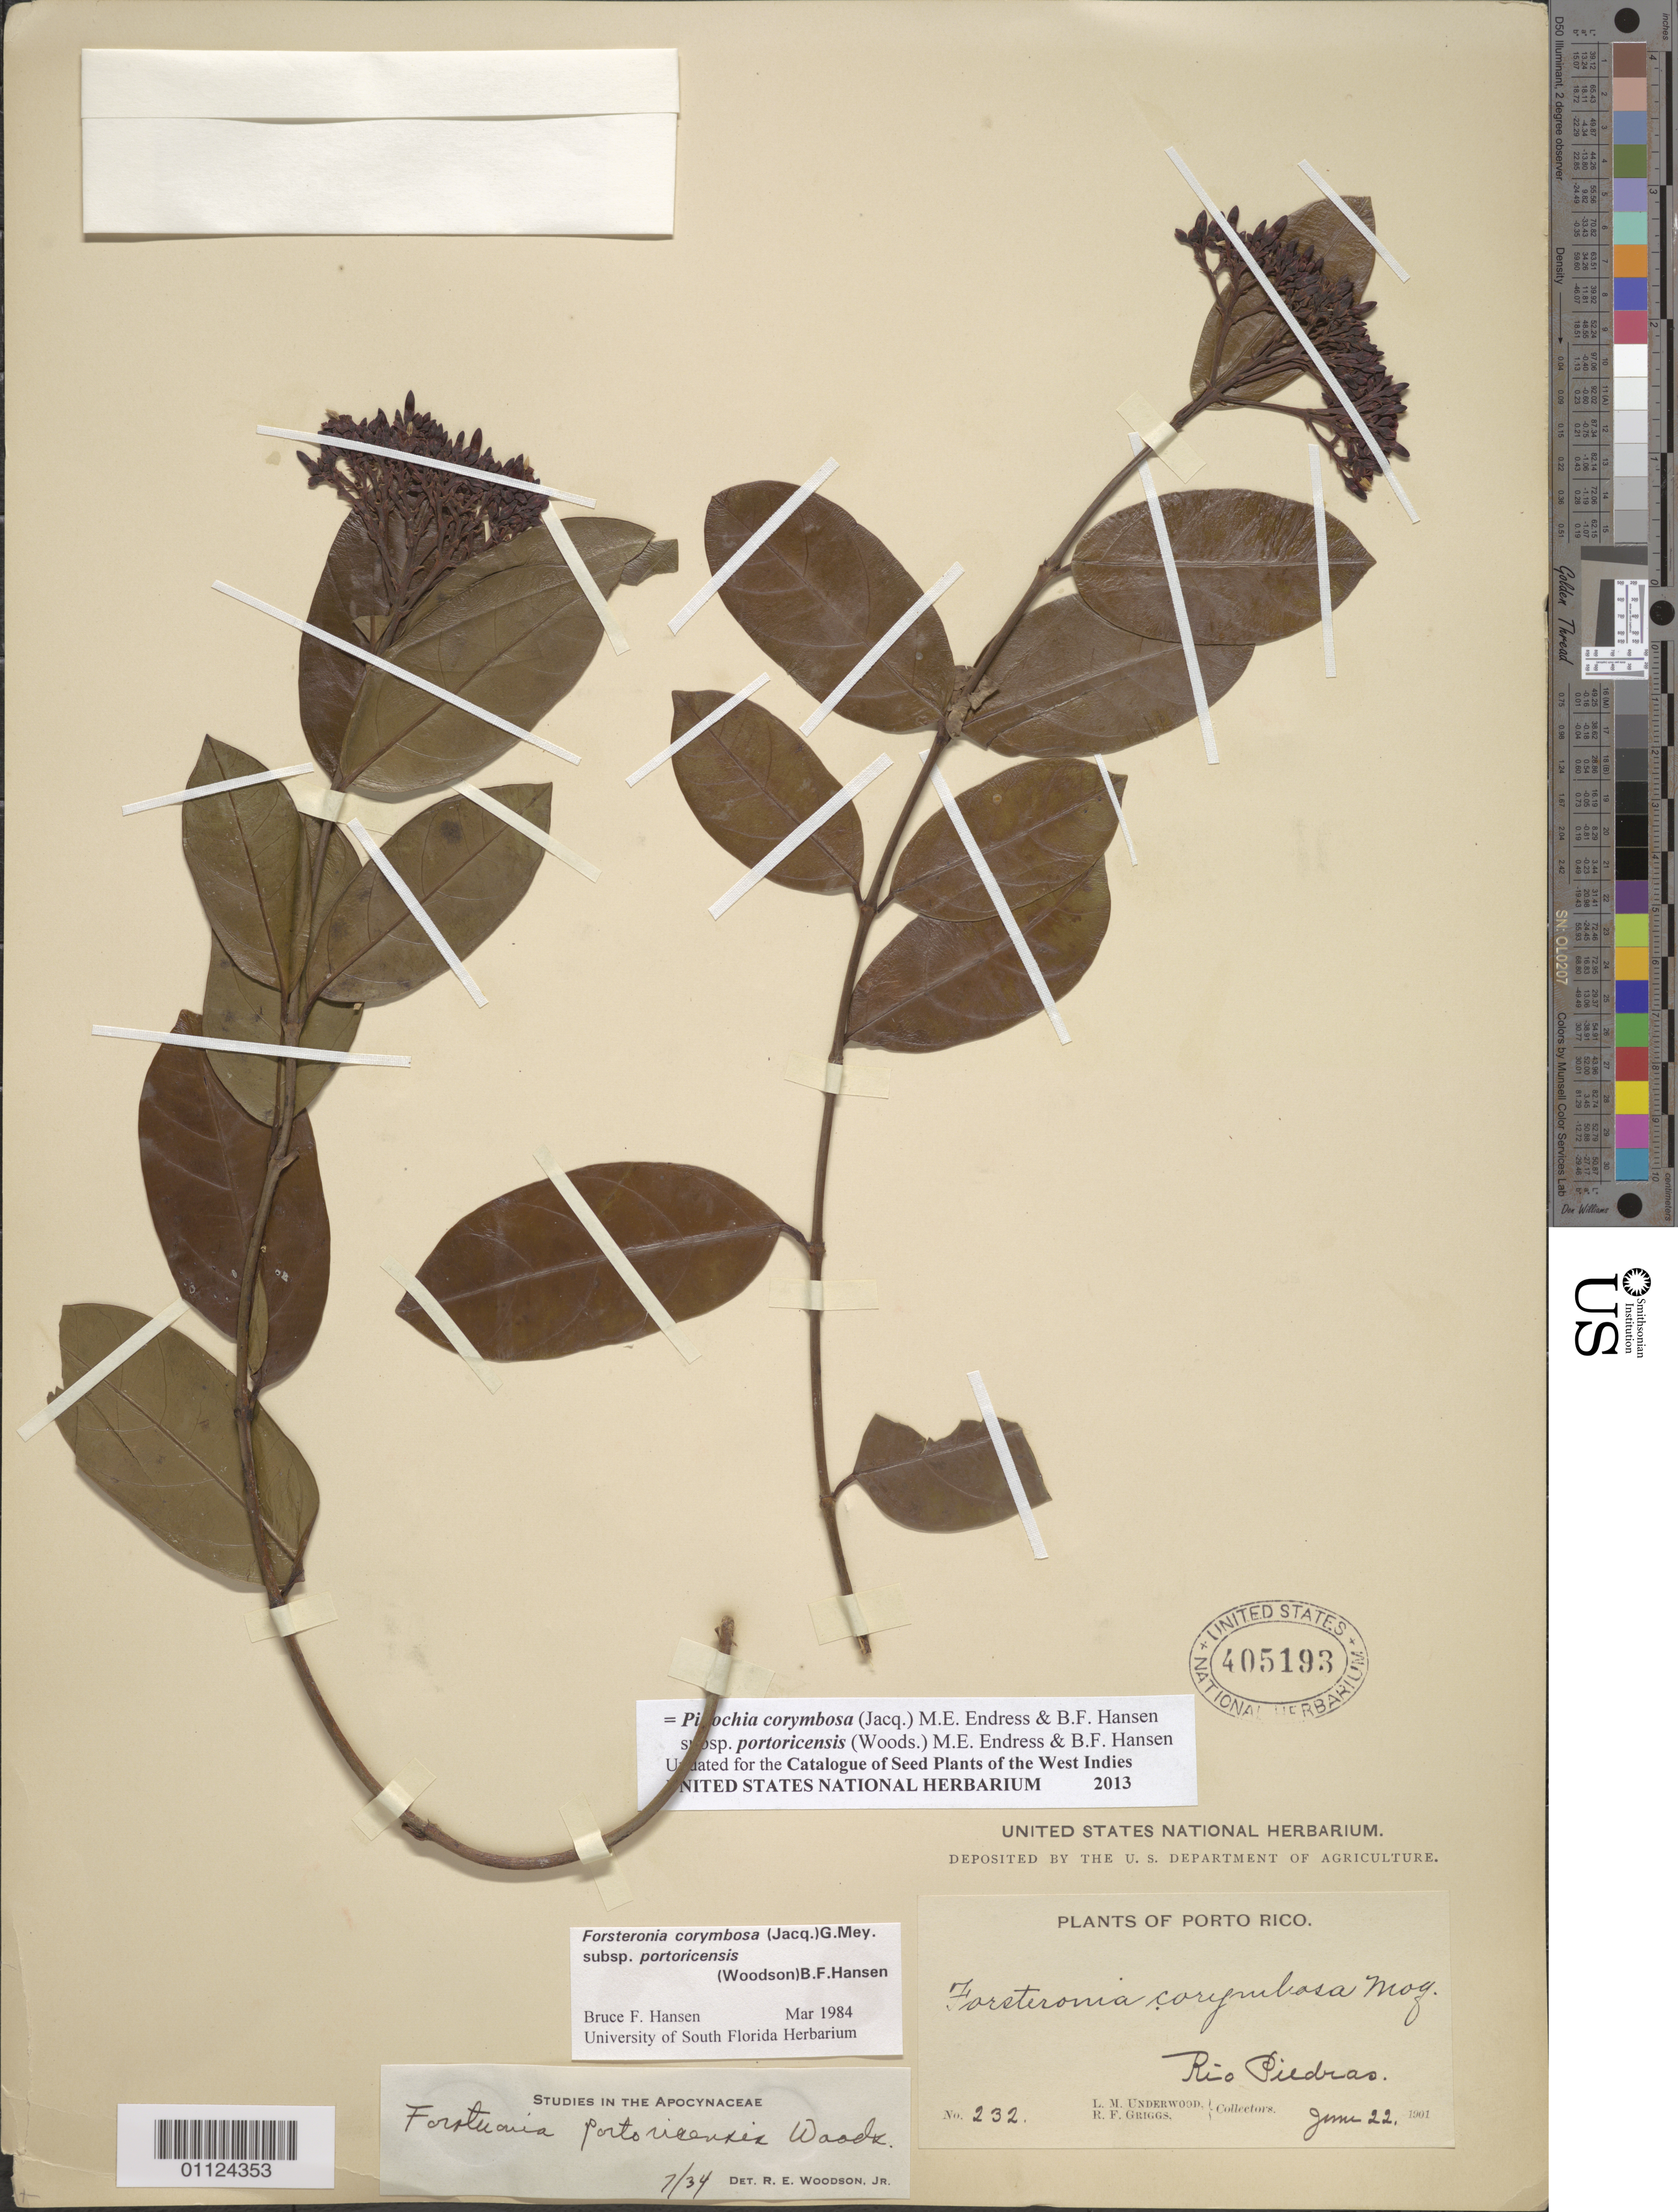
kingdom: Plantae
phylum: Tracheophyta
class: Magnoliopsida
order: Gentianales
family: Apocynaceae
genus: Pinochia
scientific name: Pinochia corymbosa subsp. portoricensis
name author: (Woodson) M.E. Endress & B.F. Hansen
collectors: L. M. Underwood & R. F. Griggs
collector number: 232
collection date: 1901-06-22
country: Puerto Rico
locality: Rio Piedras.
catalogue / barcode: US 405193